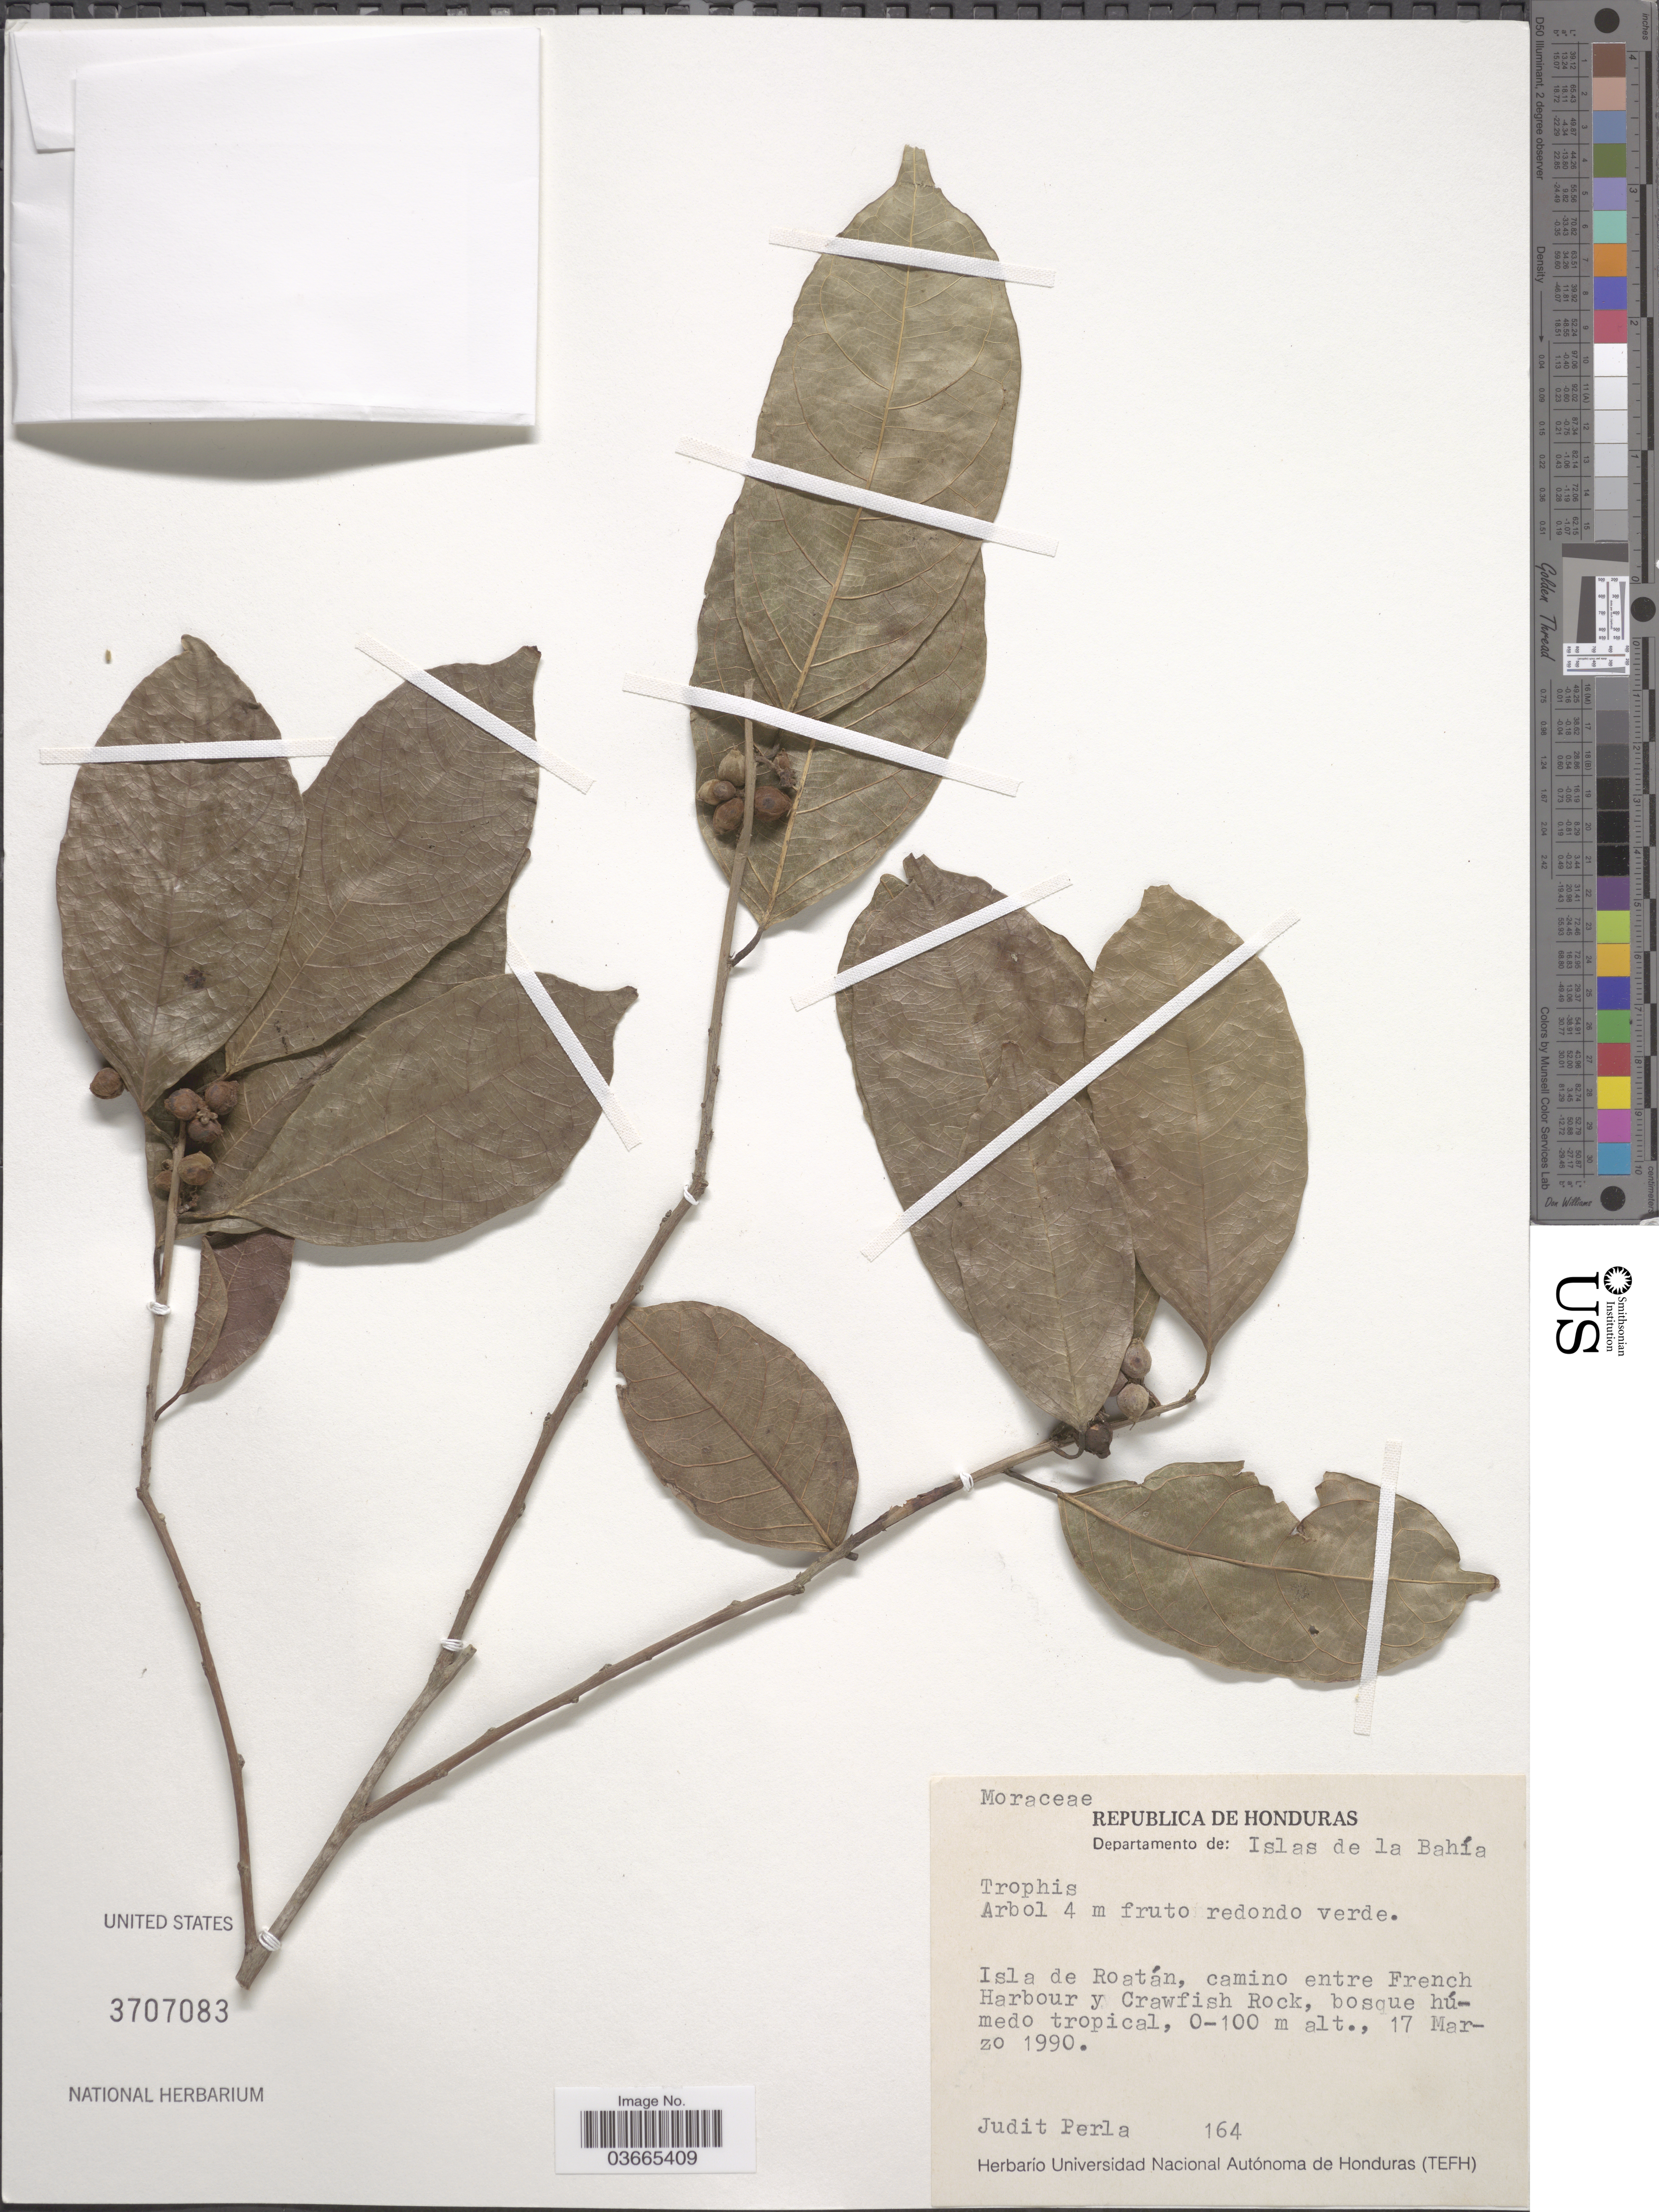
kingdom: Plantae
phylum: Tracheophyta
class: Magnoliopsida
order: Rosales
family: Moraceae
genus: Trophis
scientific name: Trophis sp.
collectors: J. Perla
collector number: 164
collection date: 1990-03-17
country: Honduras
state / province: Islas de la Bahía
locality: Departamento de: Islas de la Bahía. Isla de Roatán, camio entre French Harbour y Crawfish Rock.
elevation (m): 0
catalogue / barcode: US 3707083